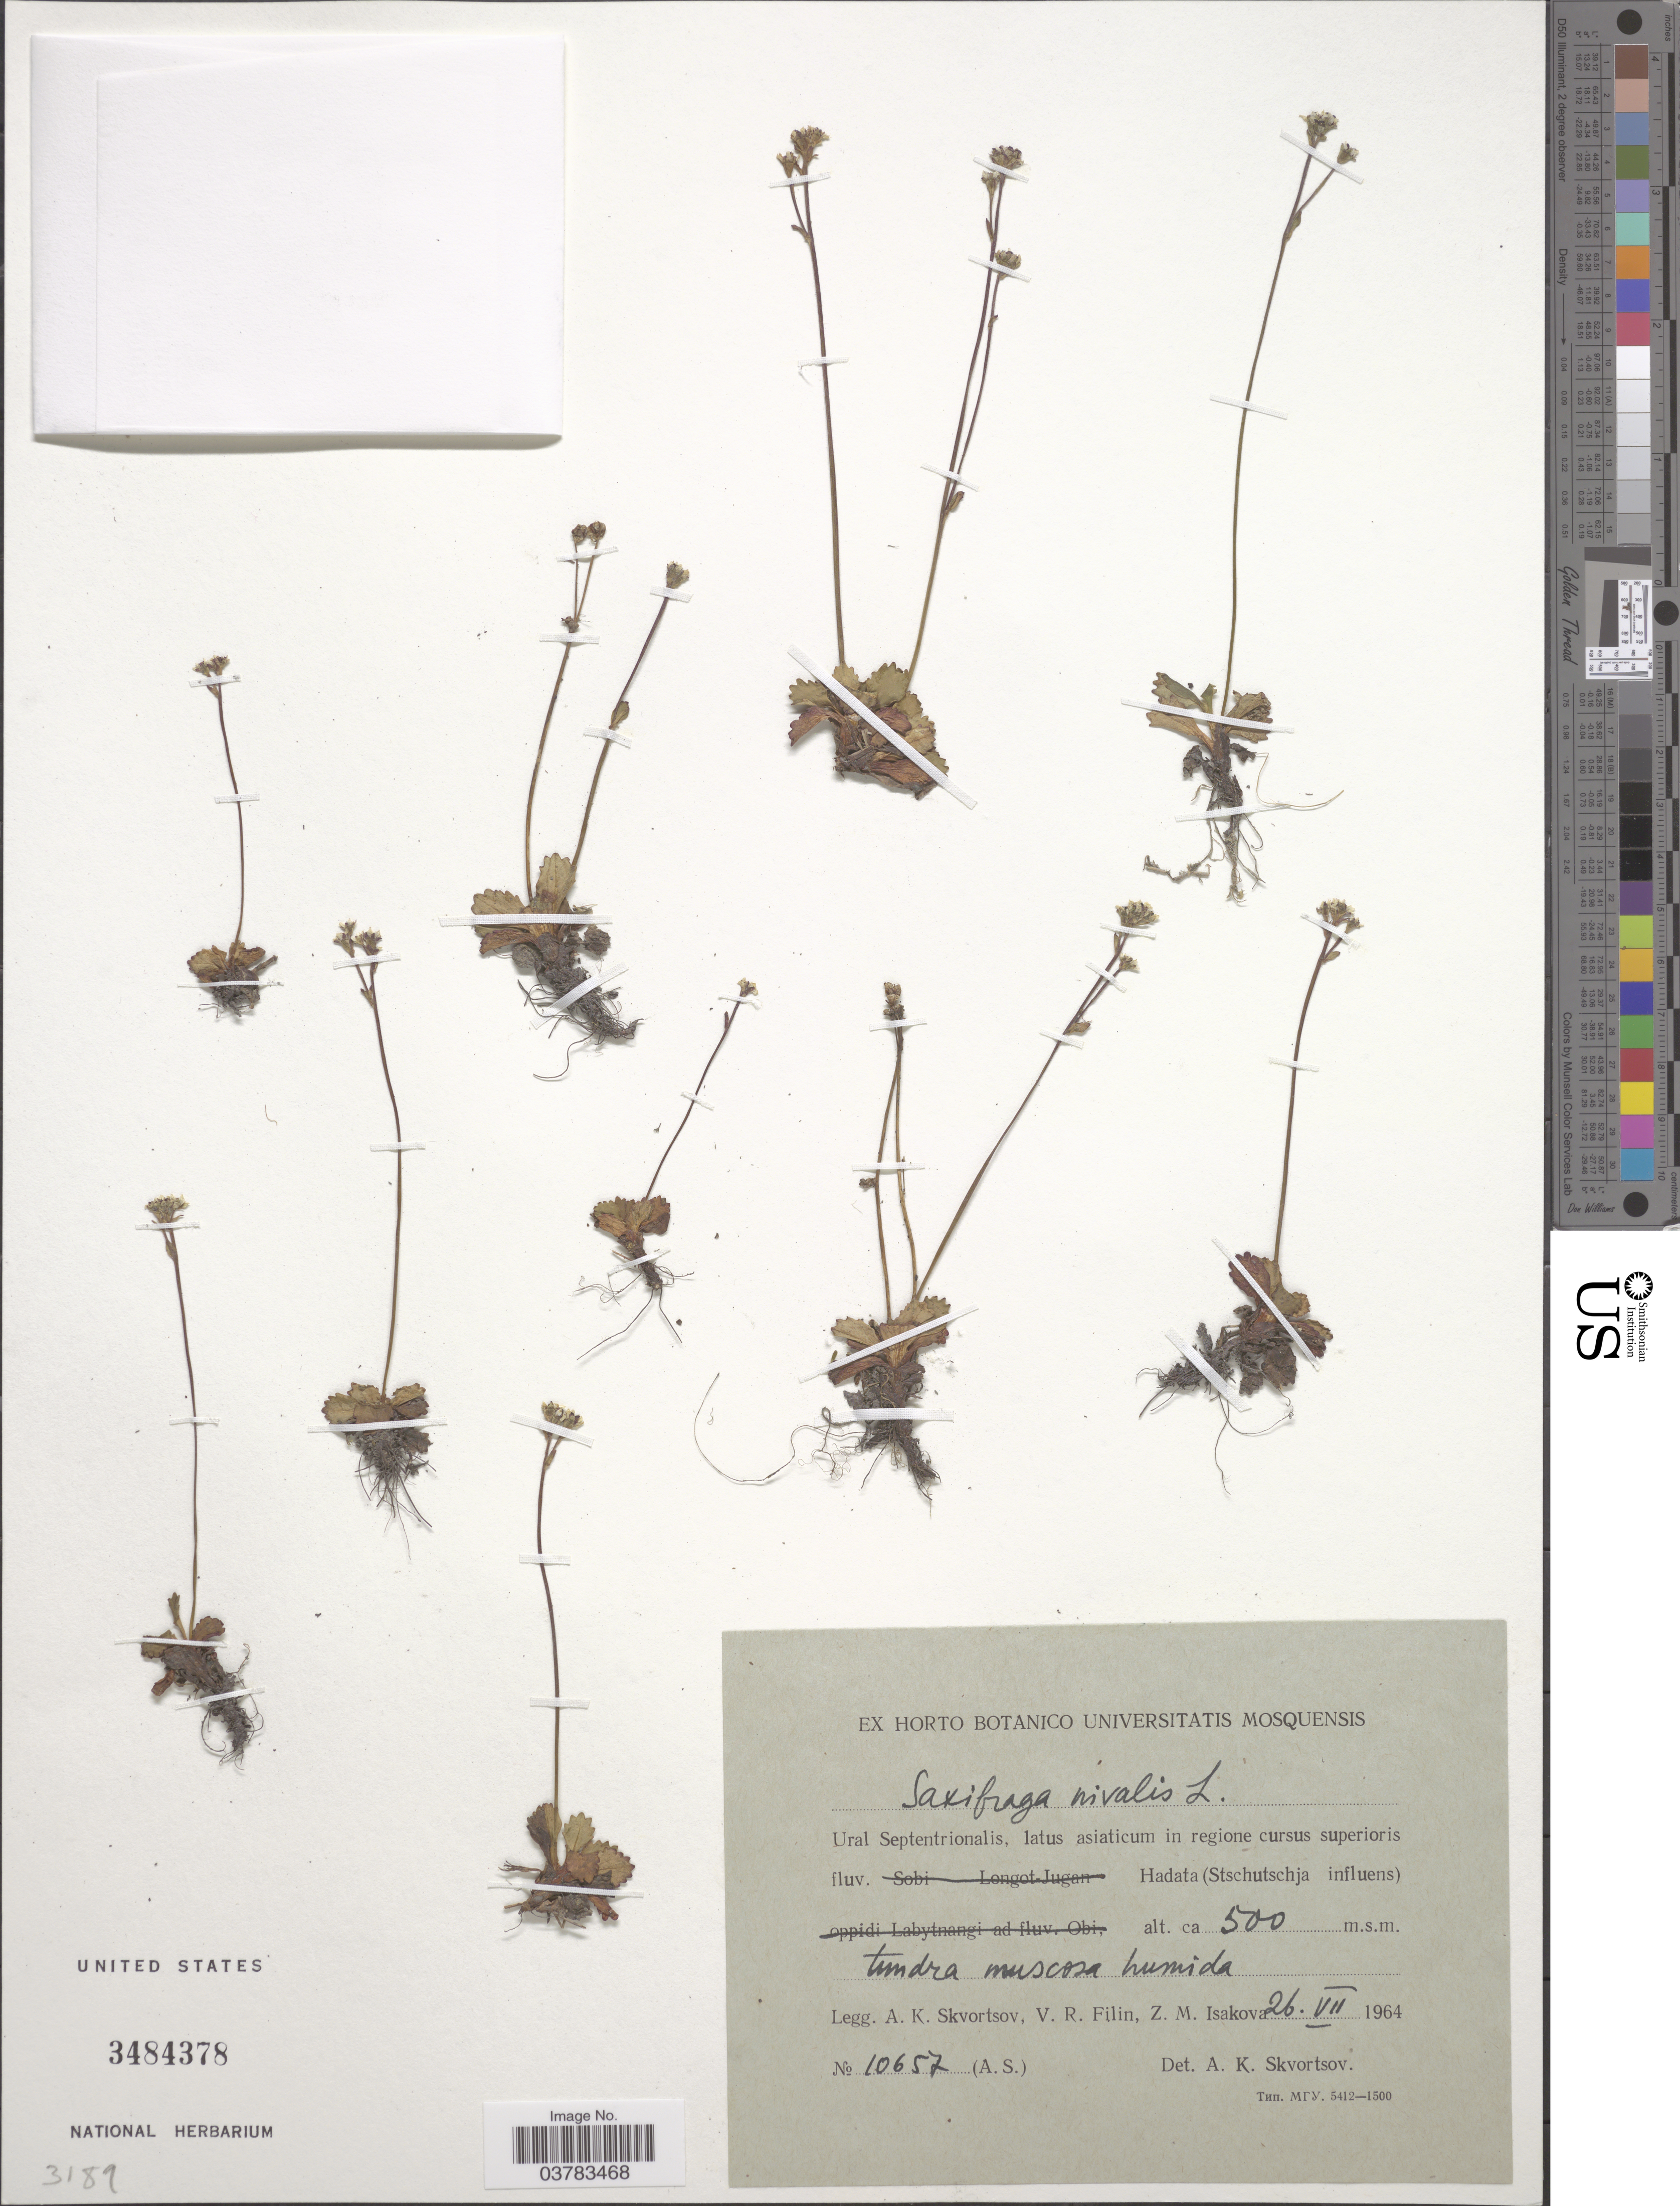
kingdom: Plantae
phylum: Tracheophyta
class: Magnoliopsida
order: Saxifragales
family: Saxifragaceae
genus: Micranthes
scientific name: Micranthes nivalis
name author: (L.) Small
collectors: A. K. Skvortsov, V. Filin & Z. Isakova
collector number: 10657 (A.S.)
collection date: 1964-07-26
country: Russian Federation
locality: Ural Septentrionalis, latus asiaticum in regione cursus superioris fluv. Hadata (Stschutschja influens).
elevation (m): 500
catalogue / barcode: US 3484378